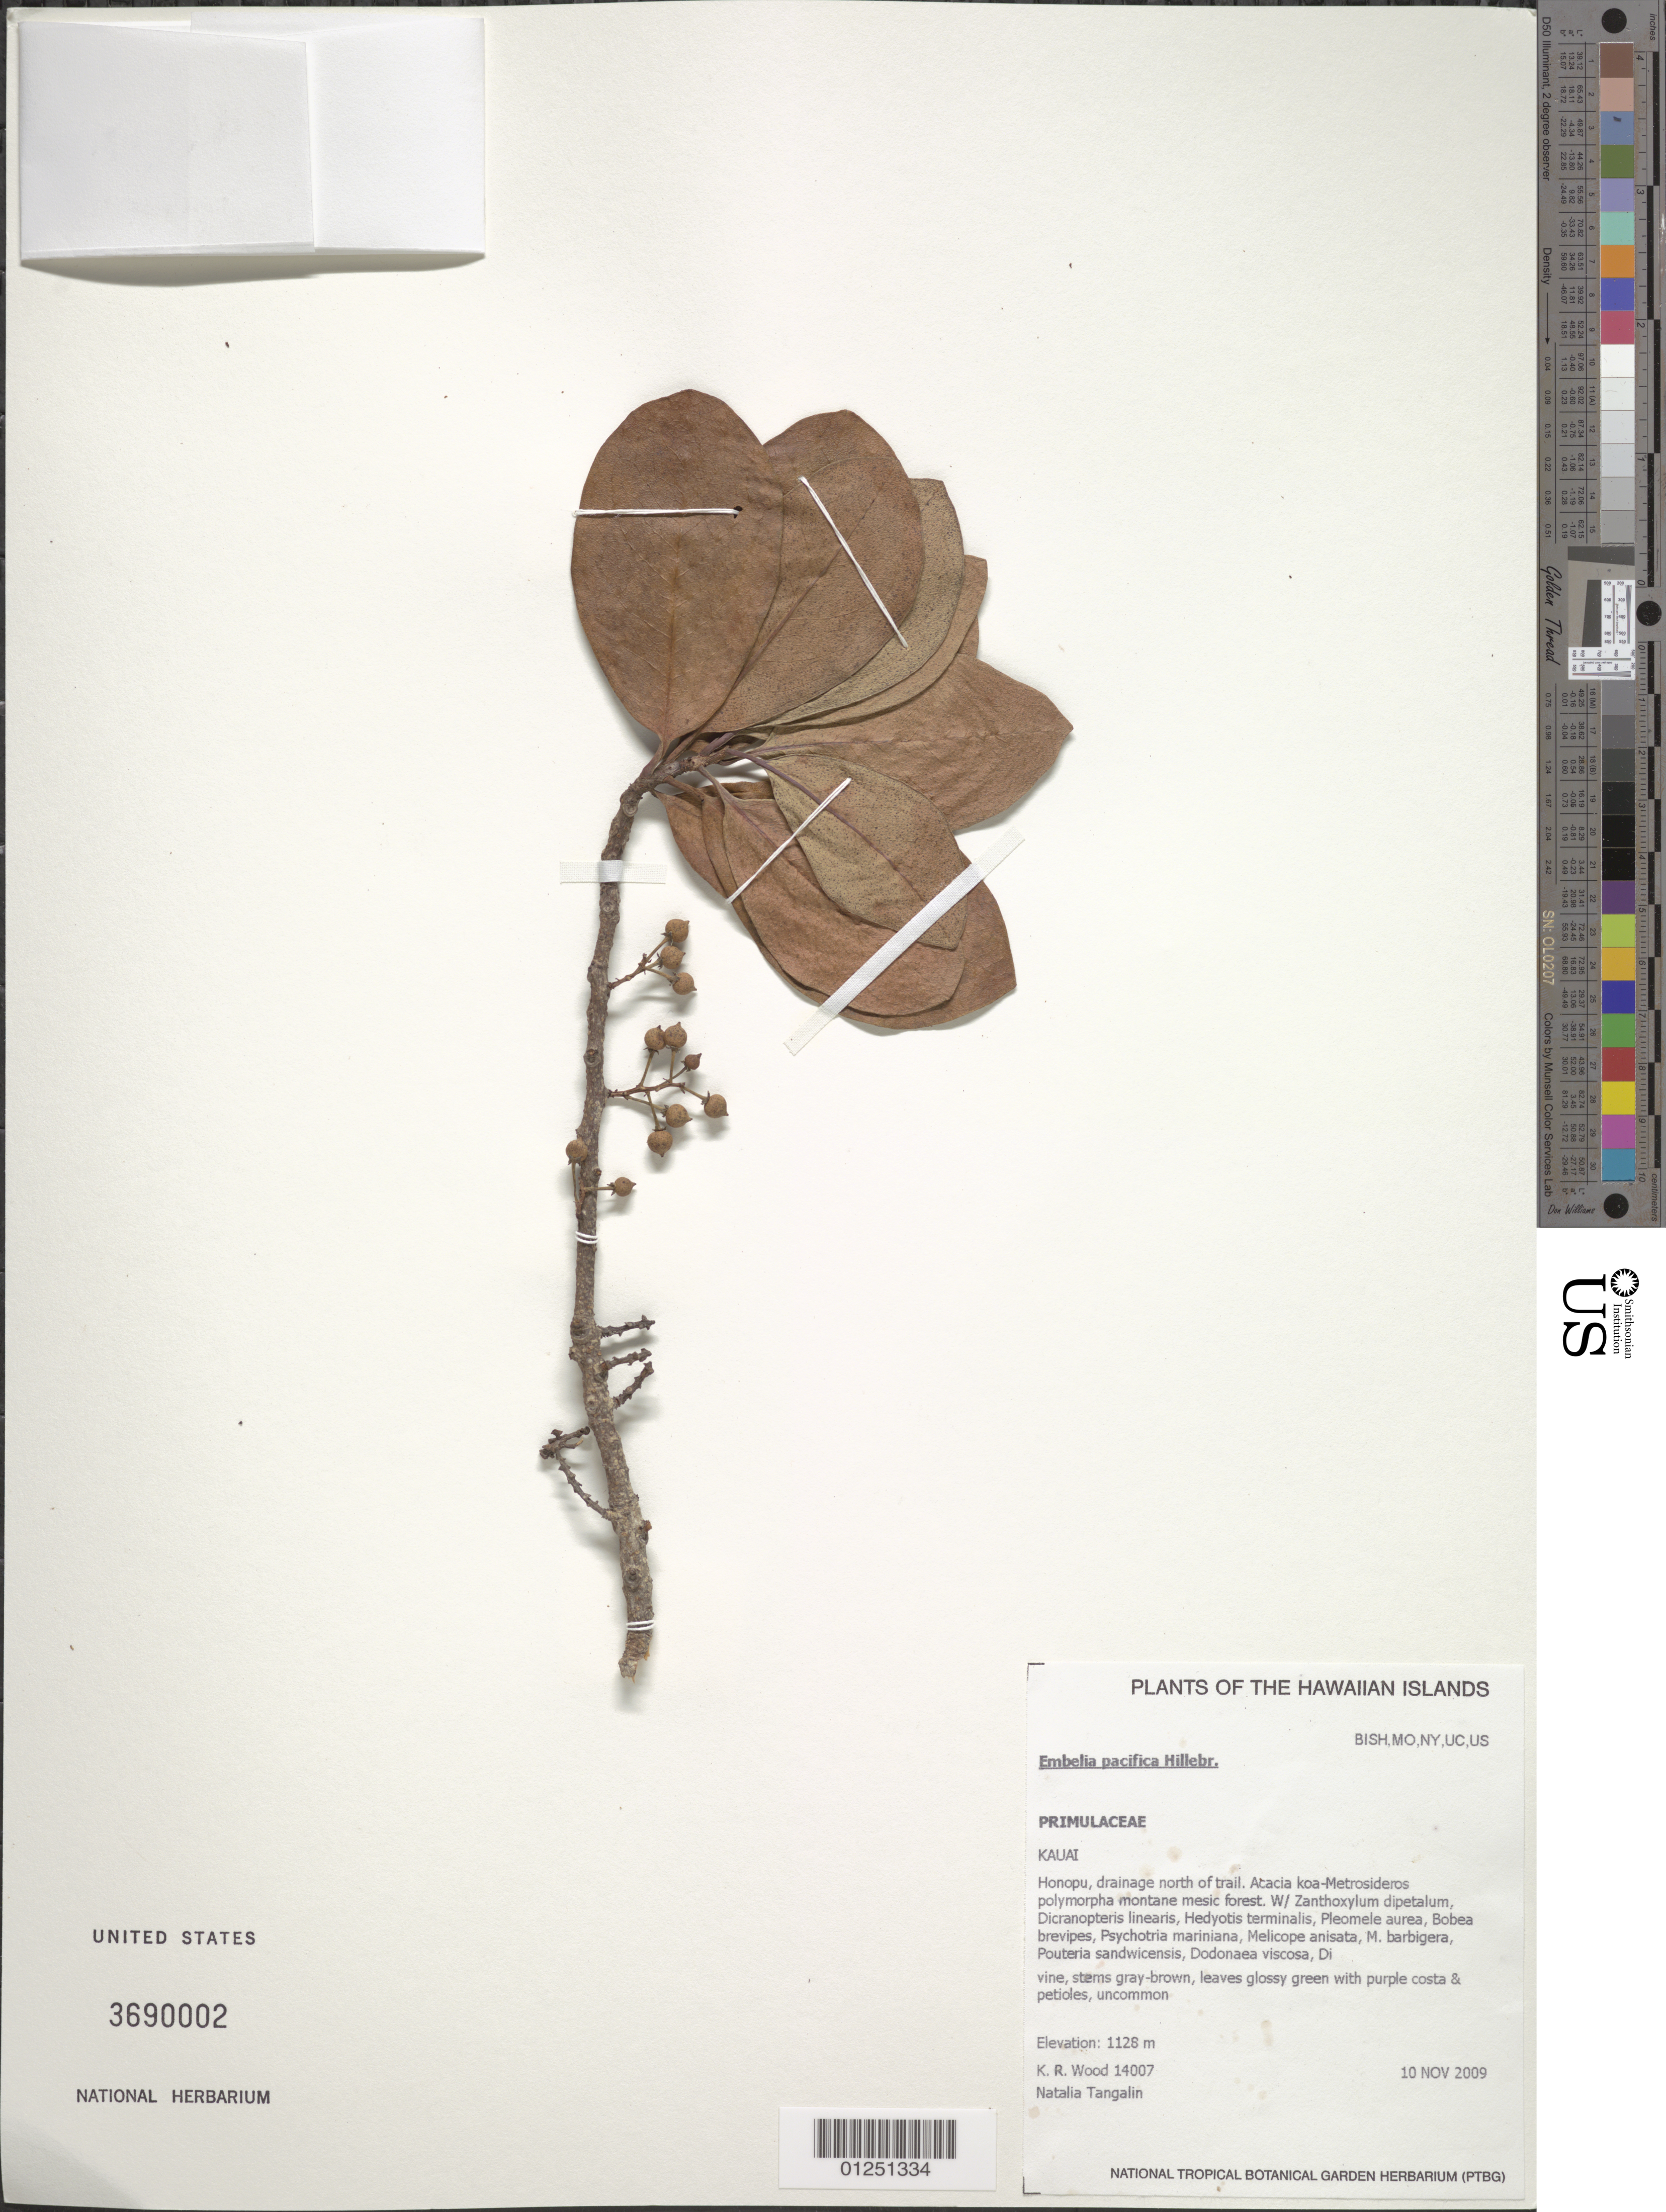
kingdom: Plantae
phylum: Tracheophyta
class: Magnoliopsida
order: Ericales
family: Primulaceae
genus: Embelia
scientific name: Embelia pacifica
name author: Hillebr.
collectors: K. R. Wood & N. Tangalin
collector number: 14007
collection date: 2009-11-10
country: United States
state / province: Hawaii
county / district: Kaui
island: Kaua'i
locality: Honopu, drainage north of trail.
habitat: Montane mesic forest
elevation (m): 1128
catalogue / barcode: US 3690002